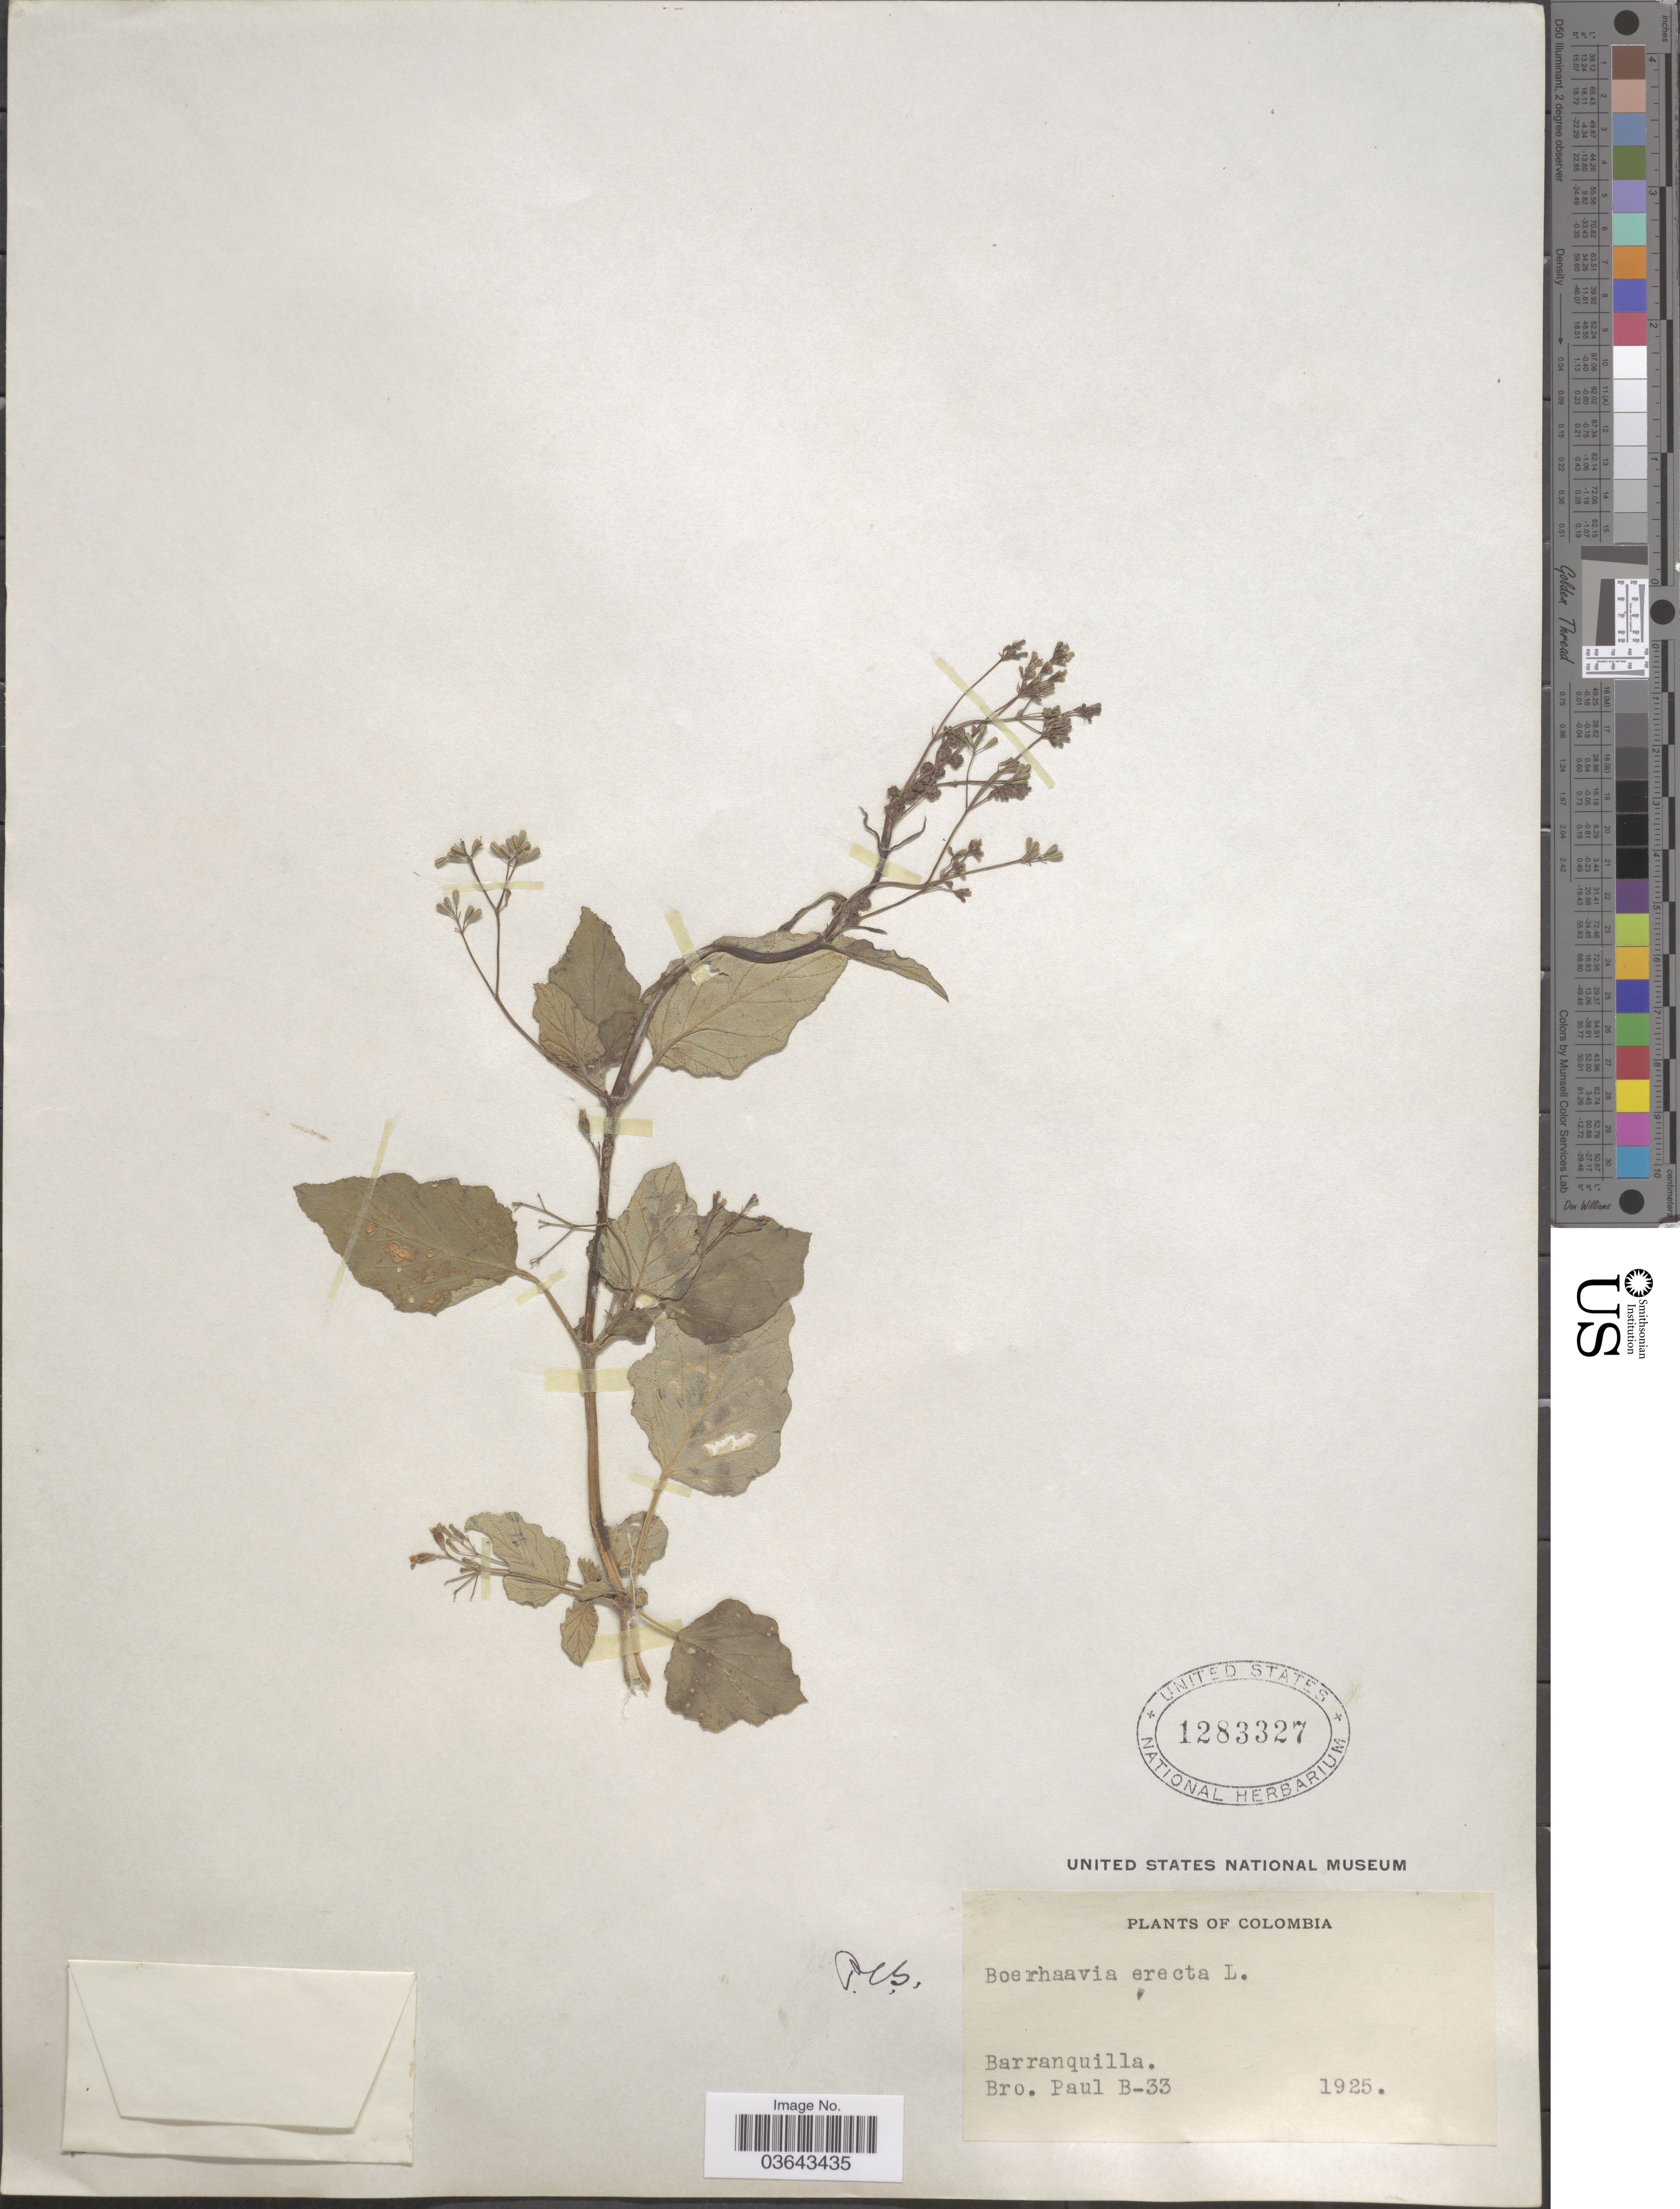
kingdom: Plantae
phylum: Tracheophyta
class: Magnoliopsida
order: Caryophyllales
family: Nyctaginaceae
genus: Boerhavia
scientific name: Boerhavia erecta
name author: L.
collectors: B. Paul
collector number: B-33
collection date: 1925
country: Colombia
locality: Barranquilla.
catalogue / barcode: US 1283327